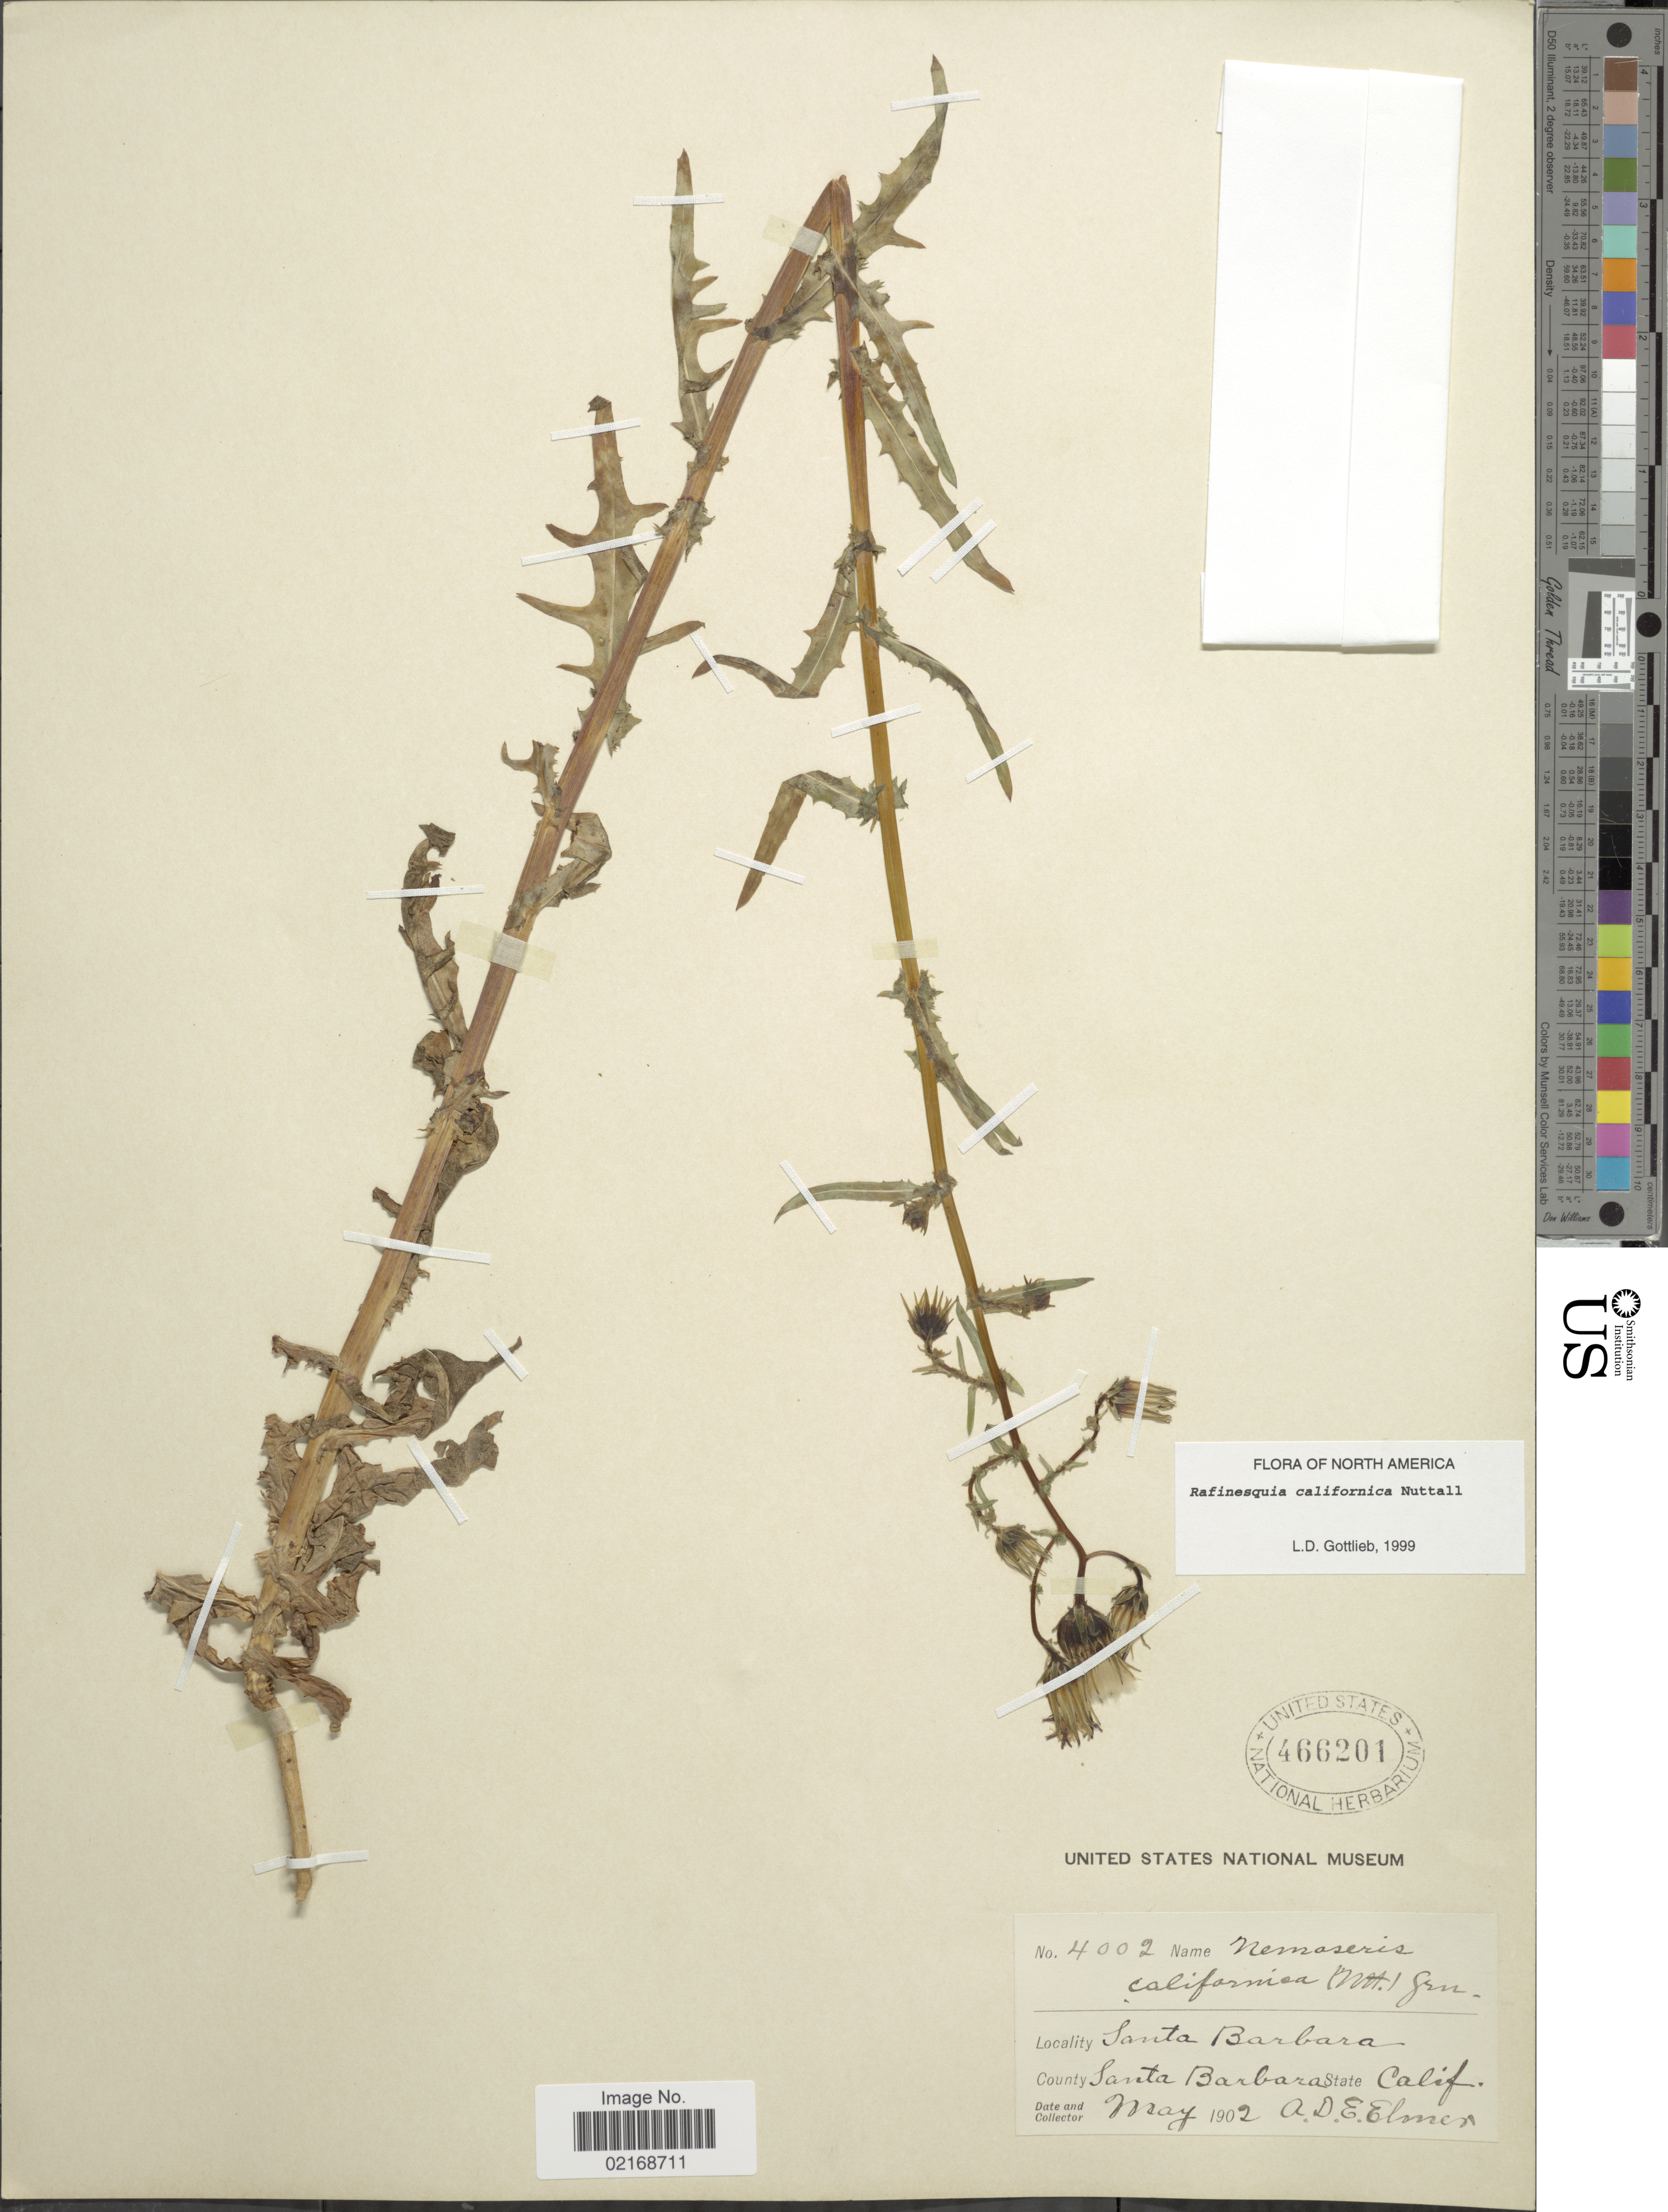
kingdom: Plantae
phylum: Tracheophyta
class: Magnoliopsida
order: Asterales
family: Asteraceae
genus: Rafinesquia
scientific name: Rafinesquia californica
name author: Nutt.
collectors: A. D. E. Elmer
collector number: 4002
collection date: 1902-05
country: United States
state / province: California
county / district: Santa Barbara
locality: Santa Barbara, Santa Barbara County, Calif.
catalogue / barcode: US 466201